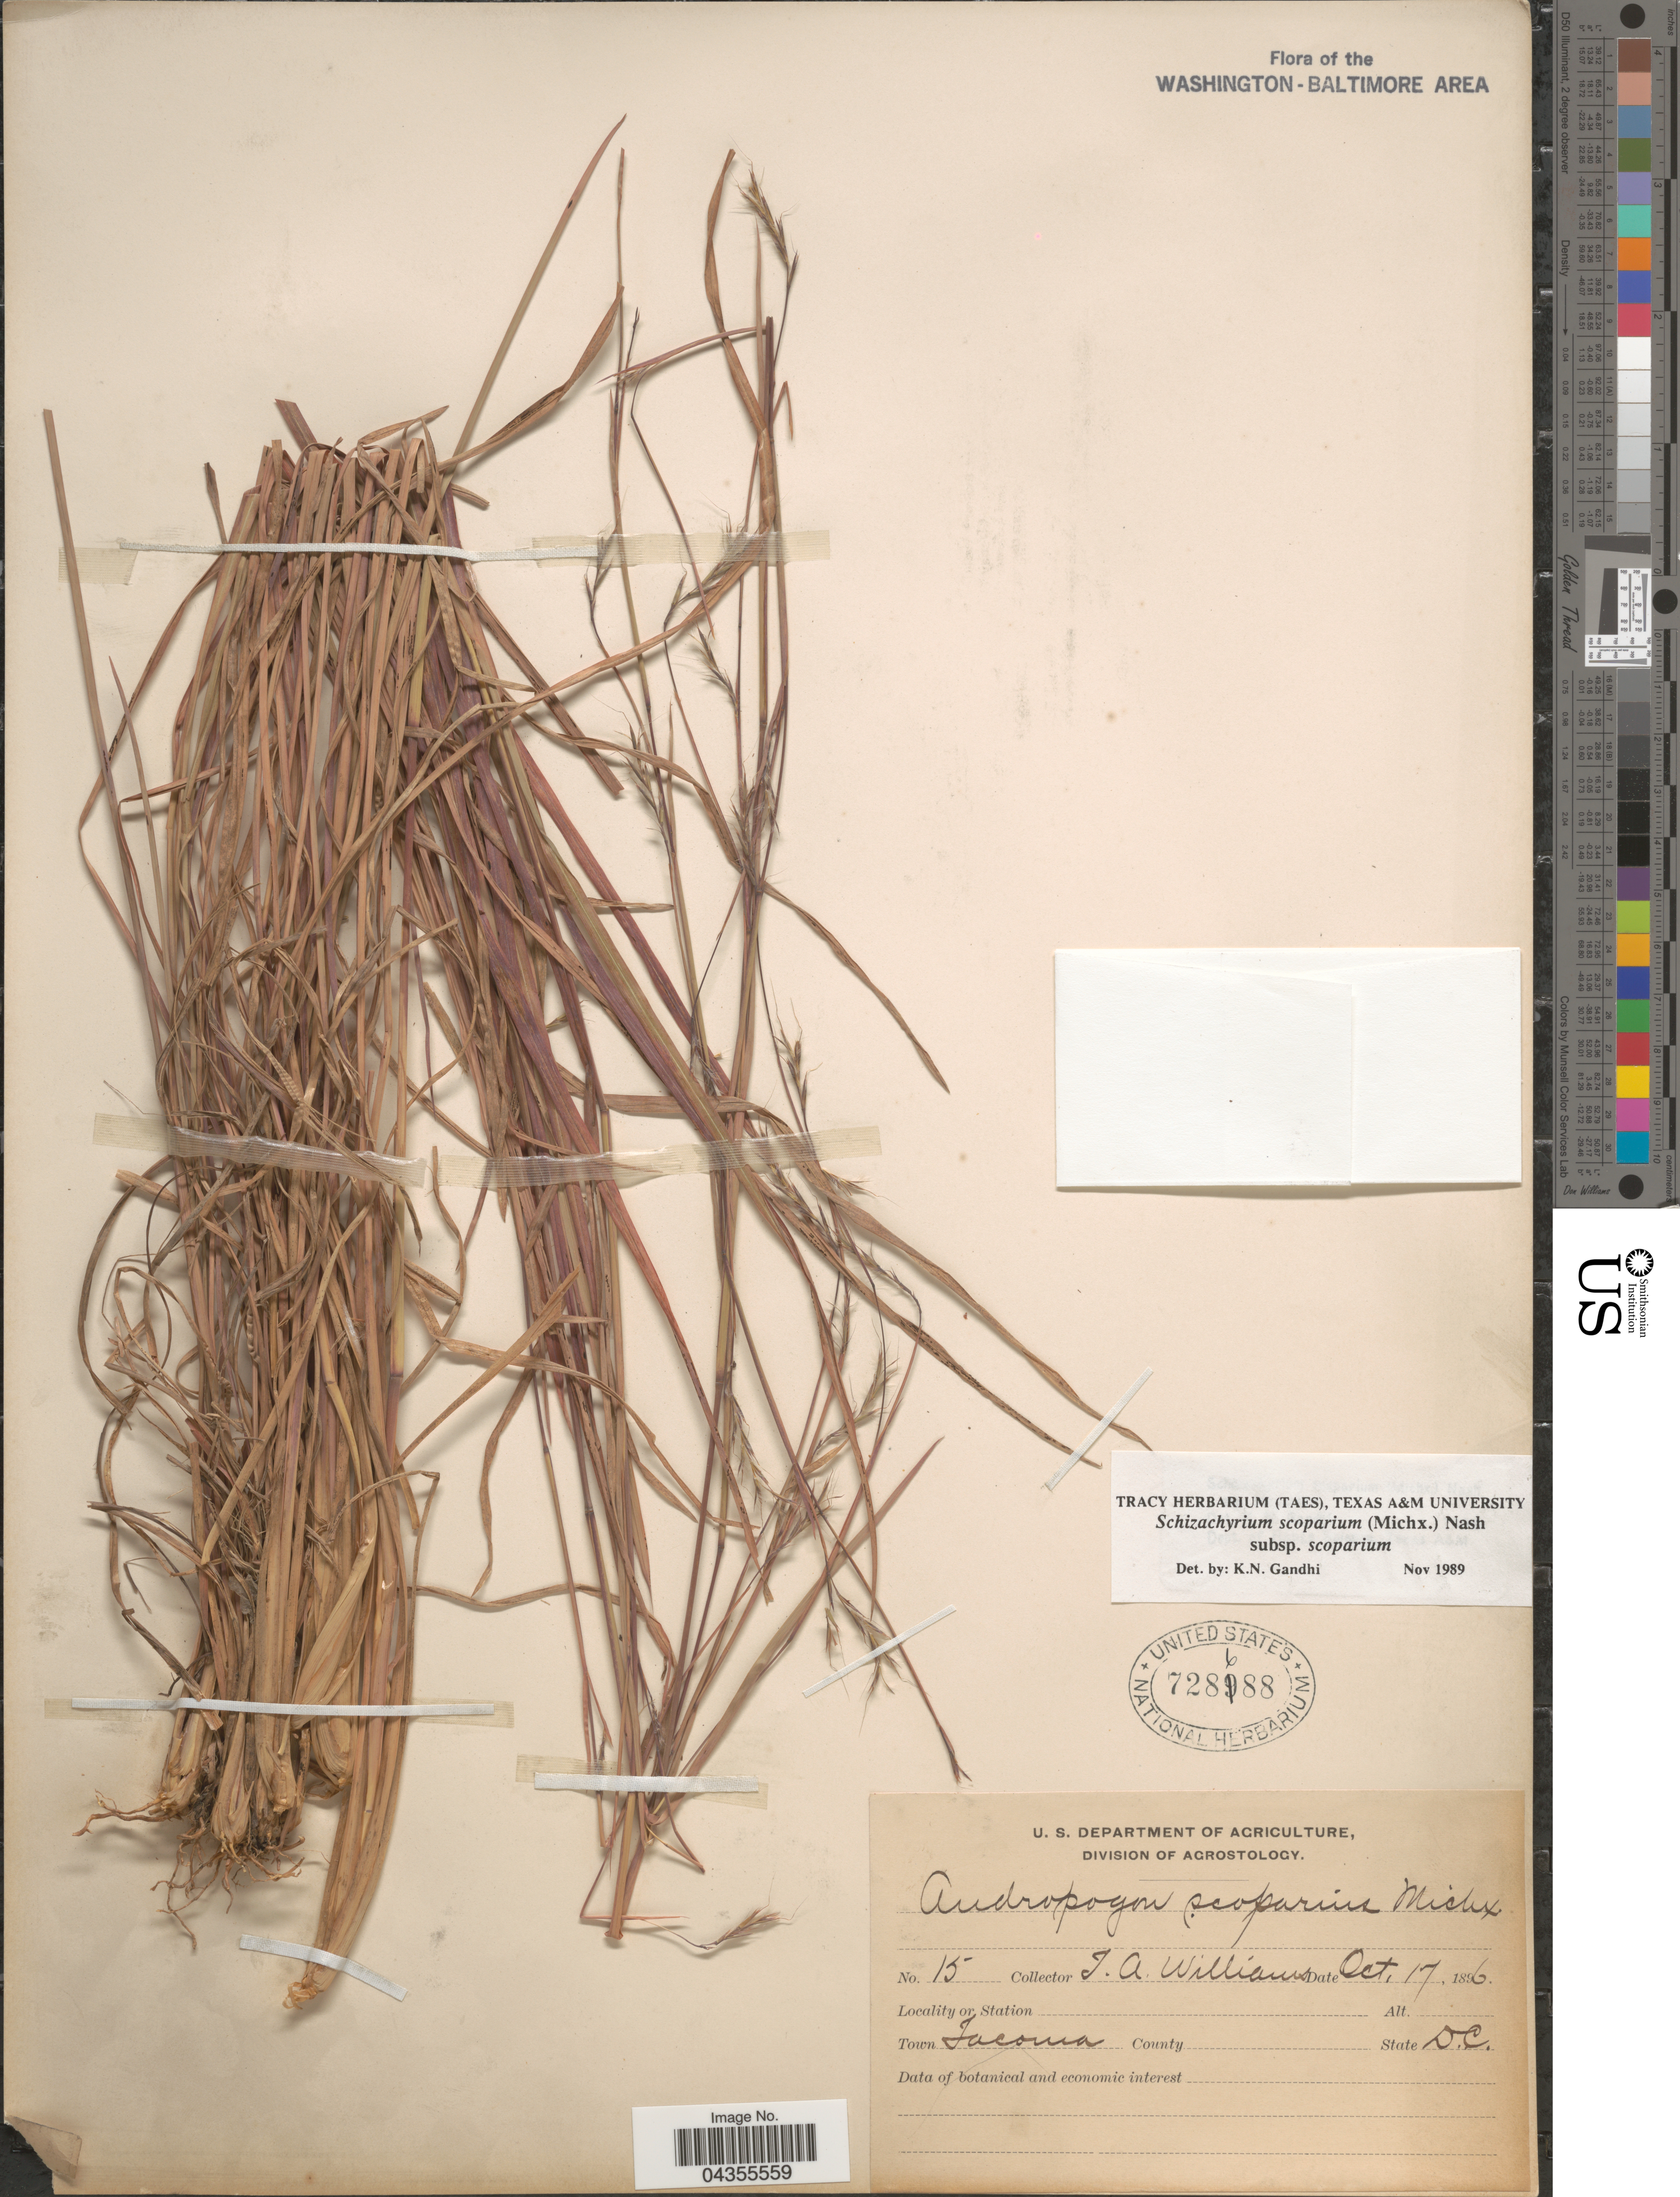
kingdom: Plantae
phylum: Tracheophyta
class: Liliopsida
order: Poales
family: Poaceae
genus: Schizachyrium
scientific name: Schizachyrium scoparium var. scoparium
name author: (Michx.) Nash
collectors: J. A. Williams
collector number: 15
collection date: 1896-10-17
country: United States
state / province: District of Columbia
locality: Town Tacoma.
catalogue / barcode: US 728688